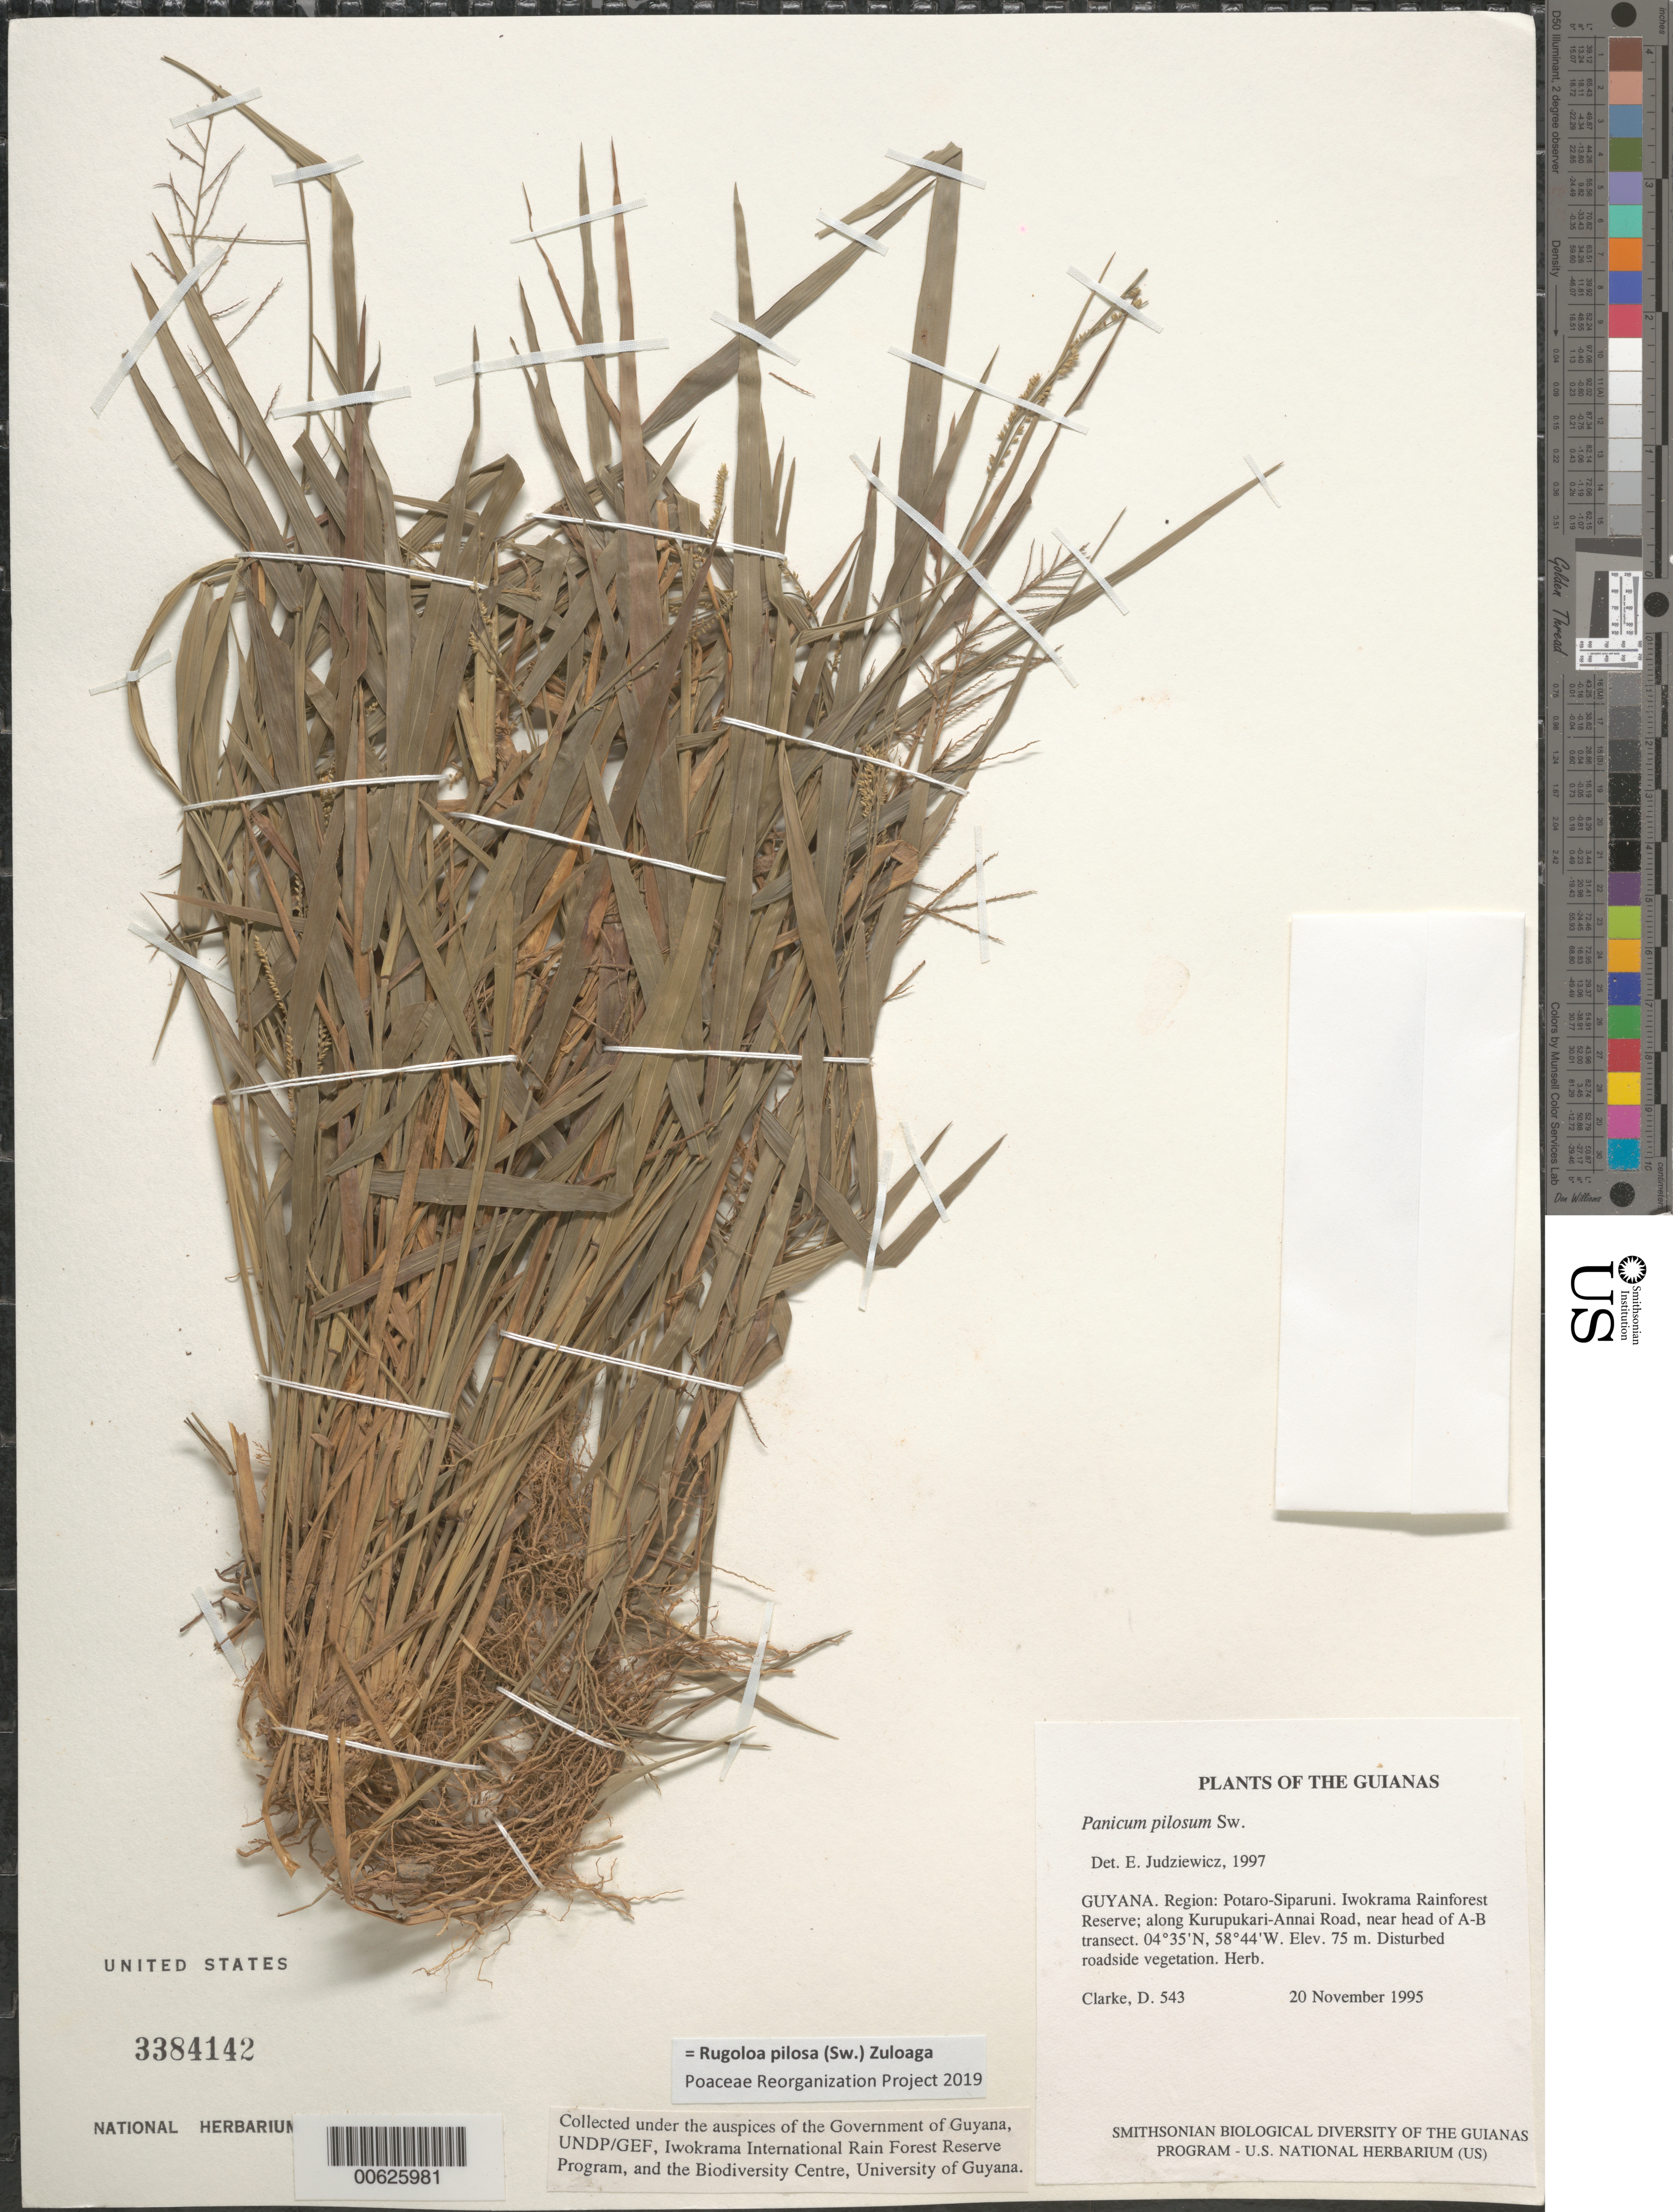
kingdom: Plantae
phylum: Tracheophyta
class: Liliopsida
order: Poales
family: Poaceae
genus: Panicum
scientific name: Panicum pilosum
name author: Sw.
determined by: Judziewicz, E. J.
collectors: H. D. Clarke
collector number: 543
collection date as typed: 20 November 1995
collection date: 1995-11-20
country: Guyana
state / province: Potaro-Siparuni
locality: Iwokrama Rainforest Reserve; along Kurupukari-Annai Road, near head of A-B transect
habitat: Disturbed roadside vegetation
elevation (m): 75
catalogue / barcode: US 3384142